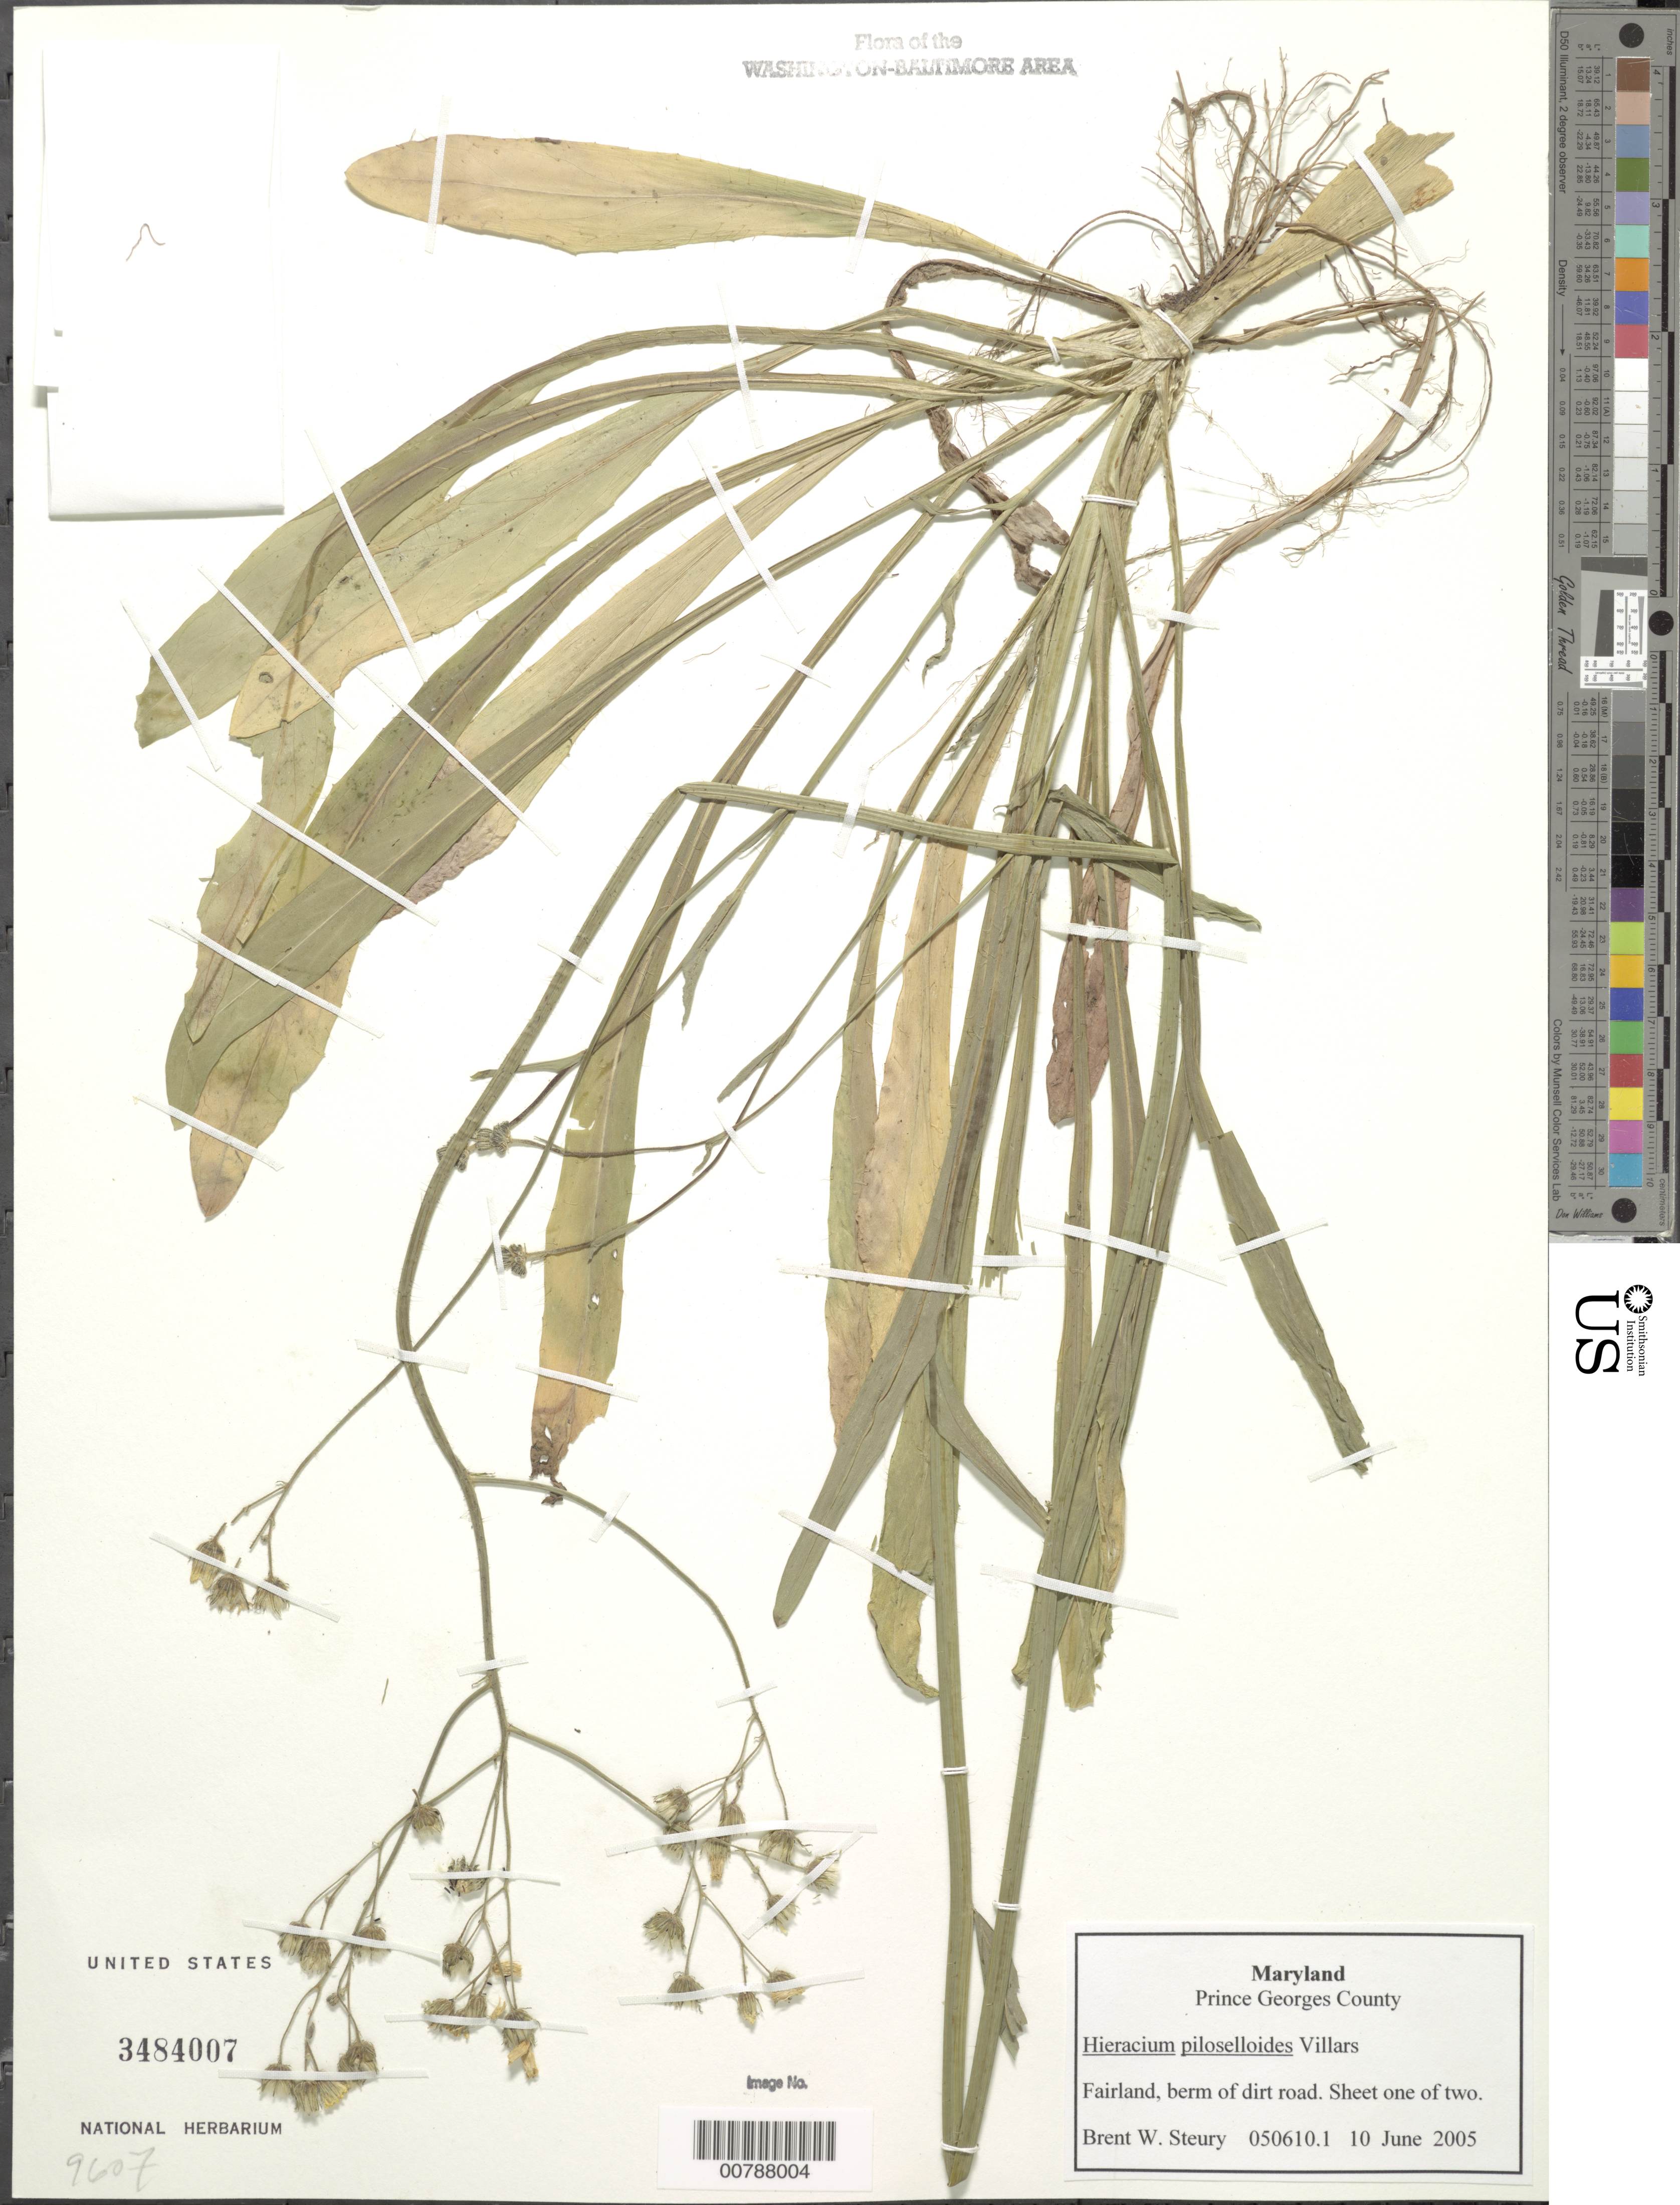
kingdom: Plantae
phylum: Tracheophyta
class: Magnoliopsida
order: Asterales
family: Asteraceae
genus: Pilosella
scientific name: Pilosella piloselloides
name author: (Vill.) Soják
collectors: B. Steury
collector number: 050610.1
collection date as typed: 10 June 2005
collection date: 2005-06-10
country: United States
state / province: Maryland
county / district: Prince George's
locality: Fairland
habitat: Berm of dirt road.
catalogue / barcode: US 3484007